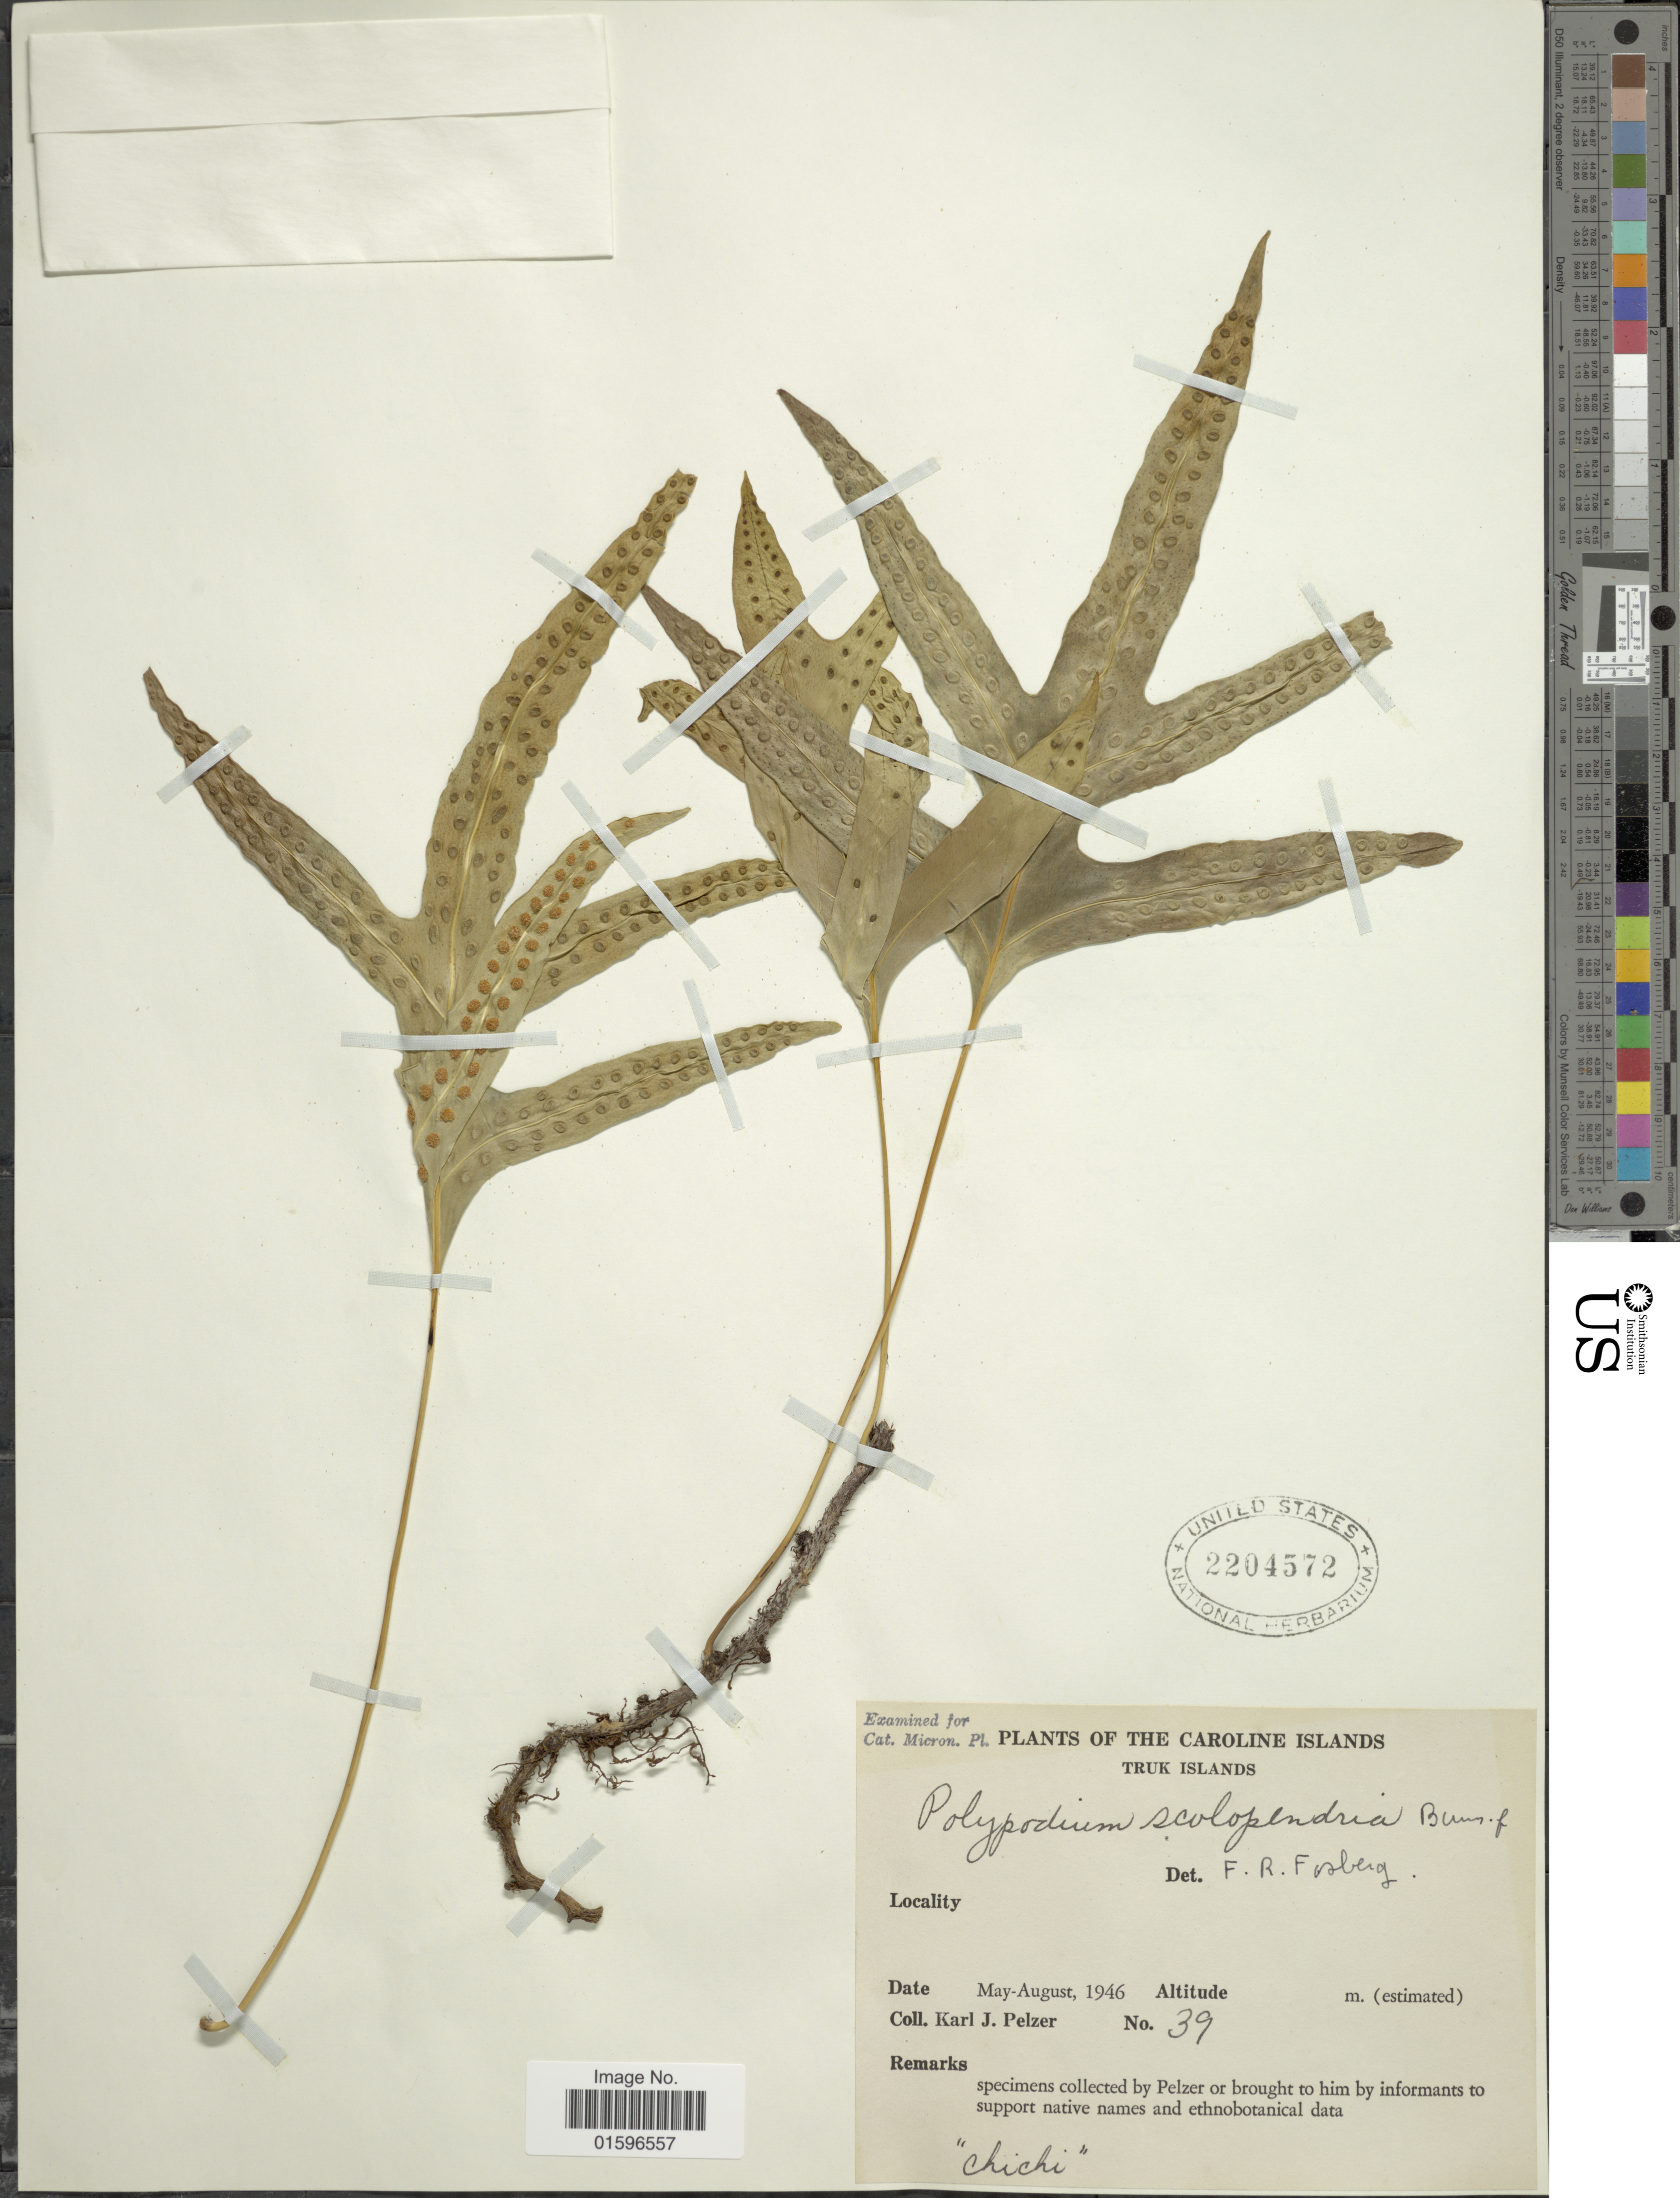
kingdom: Plantae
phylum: Tracheophyta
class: Polypodiopsida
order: Polypodiales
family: Polypodiaceae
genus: Polypodium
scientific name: Polypodium scolopendria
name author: Burm. f.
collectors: K. J. Pelzer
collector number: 39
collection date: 1946-05/1946-08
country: Micronesia, Federated States of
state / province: Truk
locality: Carolines Islands, Truk Islands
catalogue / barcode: US 2204572